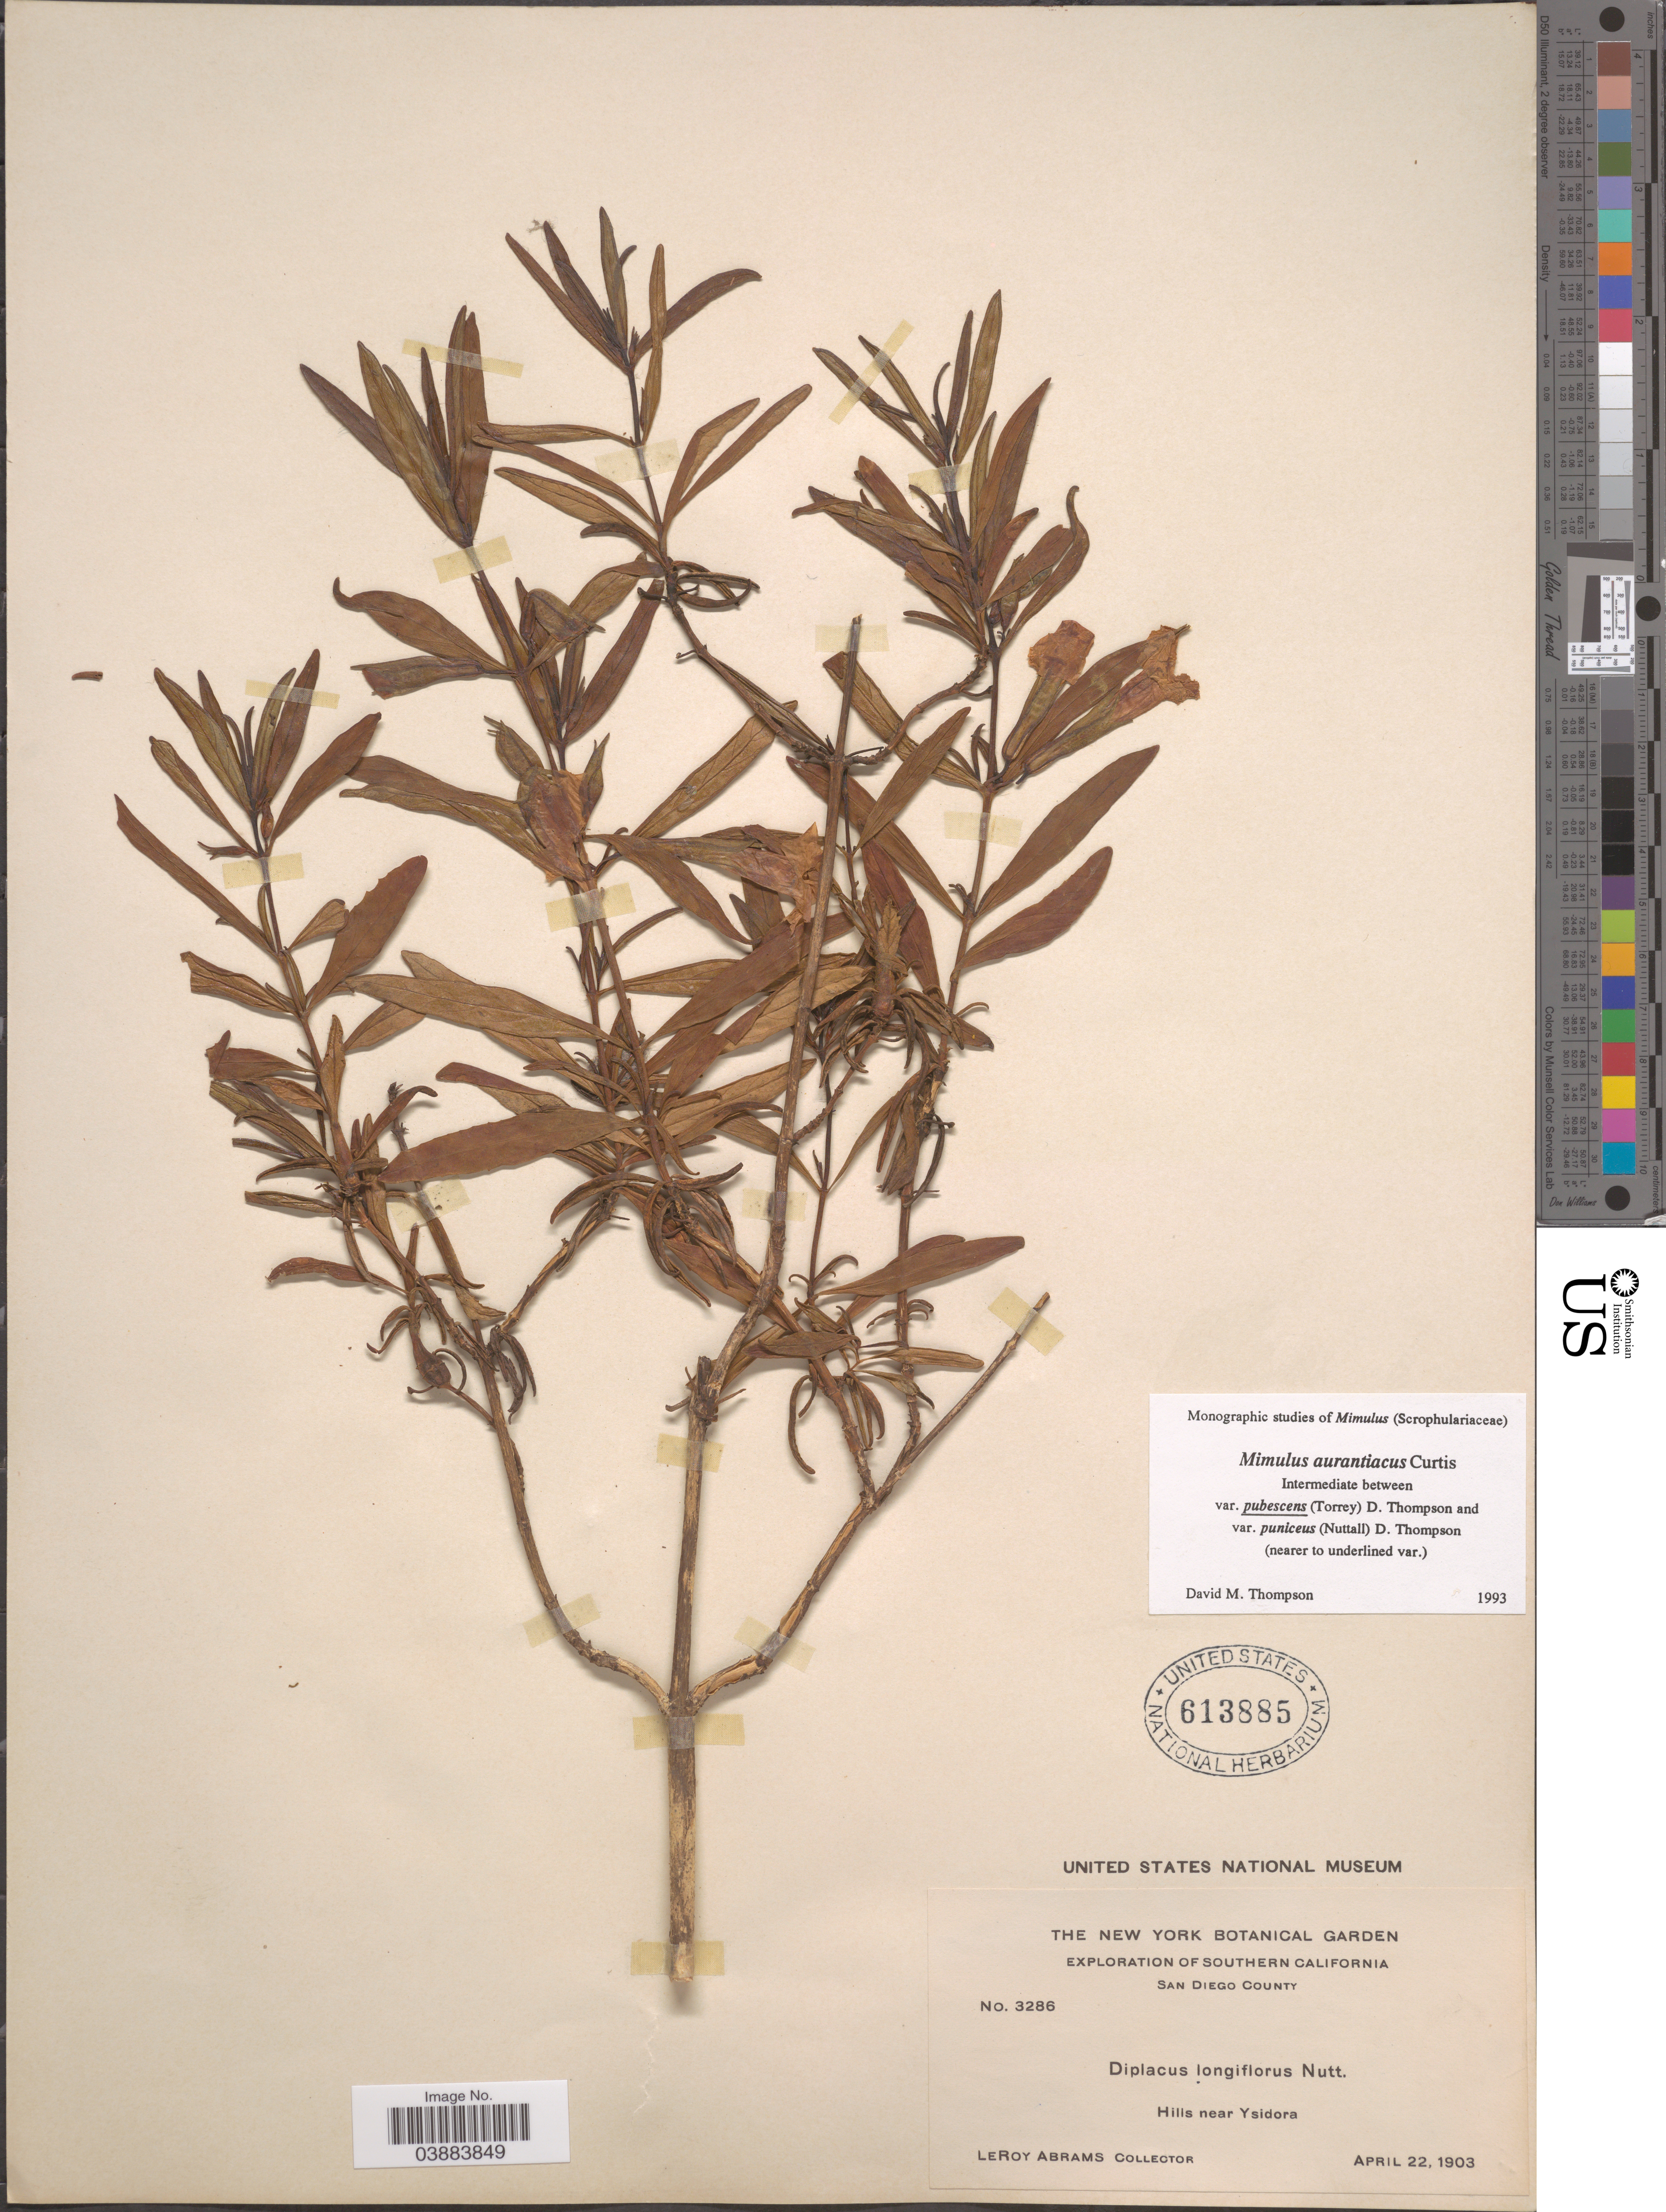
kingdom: Plantae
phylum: Tracheophyta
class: Magnoliopsida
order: Lamiales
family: Phrymaceae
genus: Diplacus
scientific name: Diplacus aurantiacus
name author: (Curtis) Jeps.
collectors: L. Abrams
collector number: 3286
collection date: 1903-04-22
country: United States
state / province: California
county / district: San Diego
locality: Southern California. San Diego County. Hills near Ysidora.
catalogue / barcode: US 613885